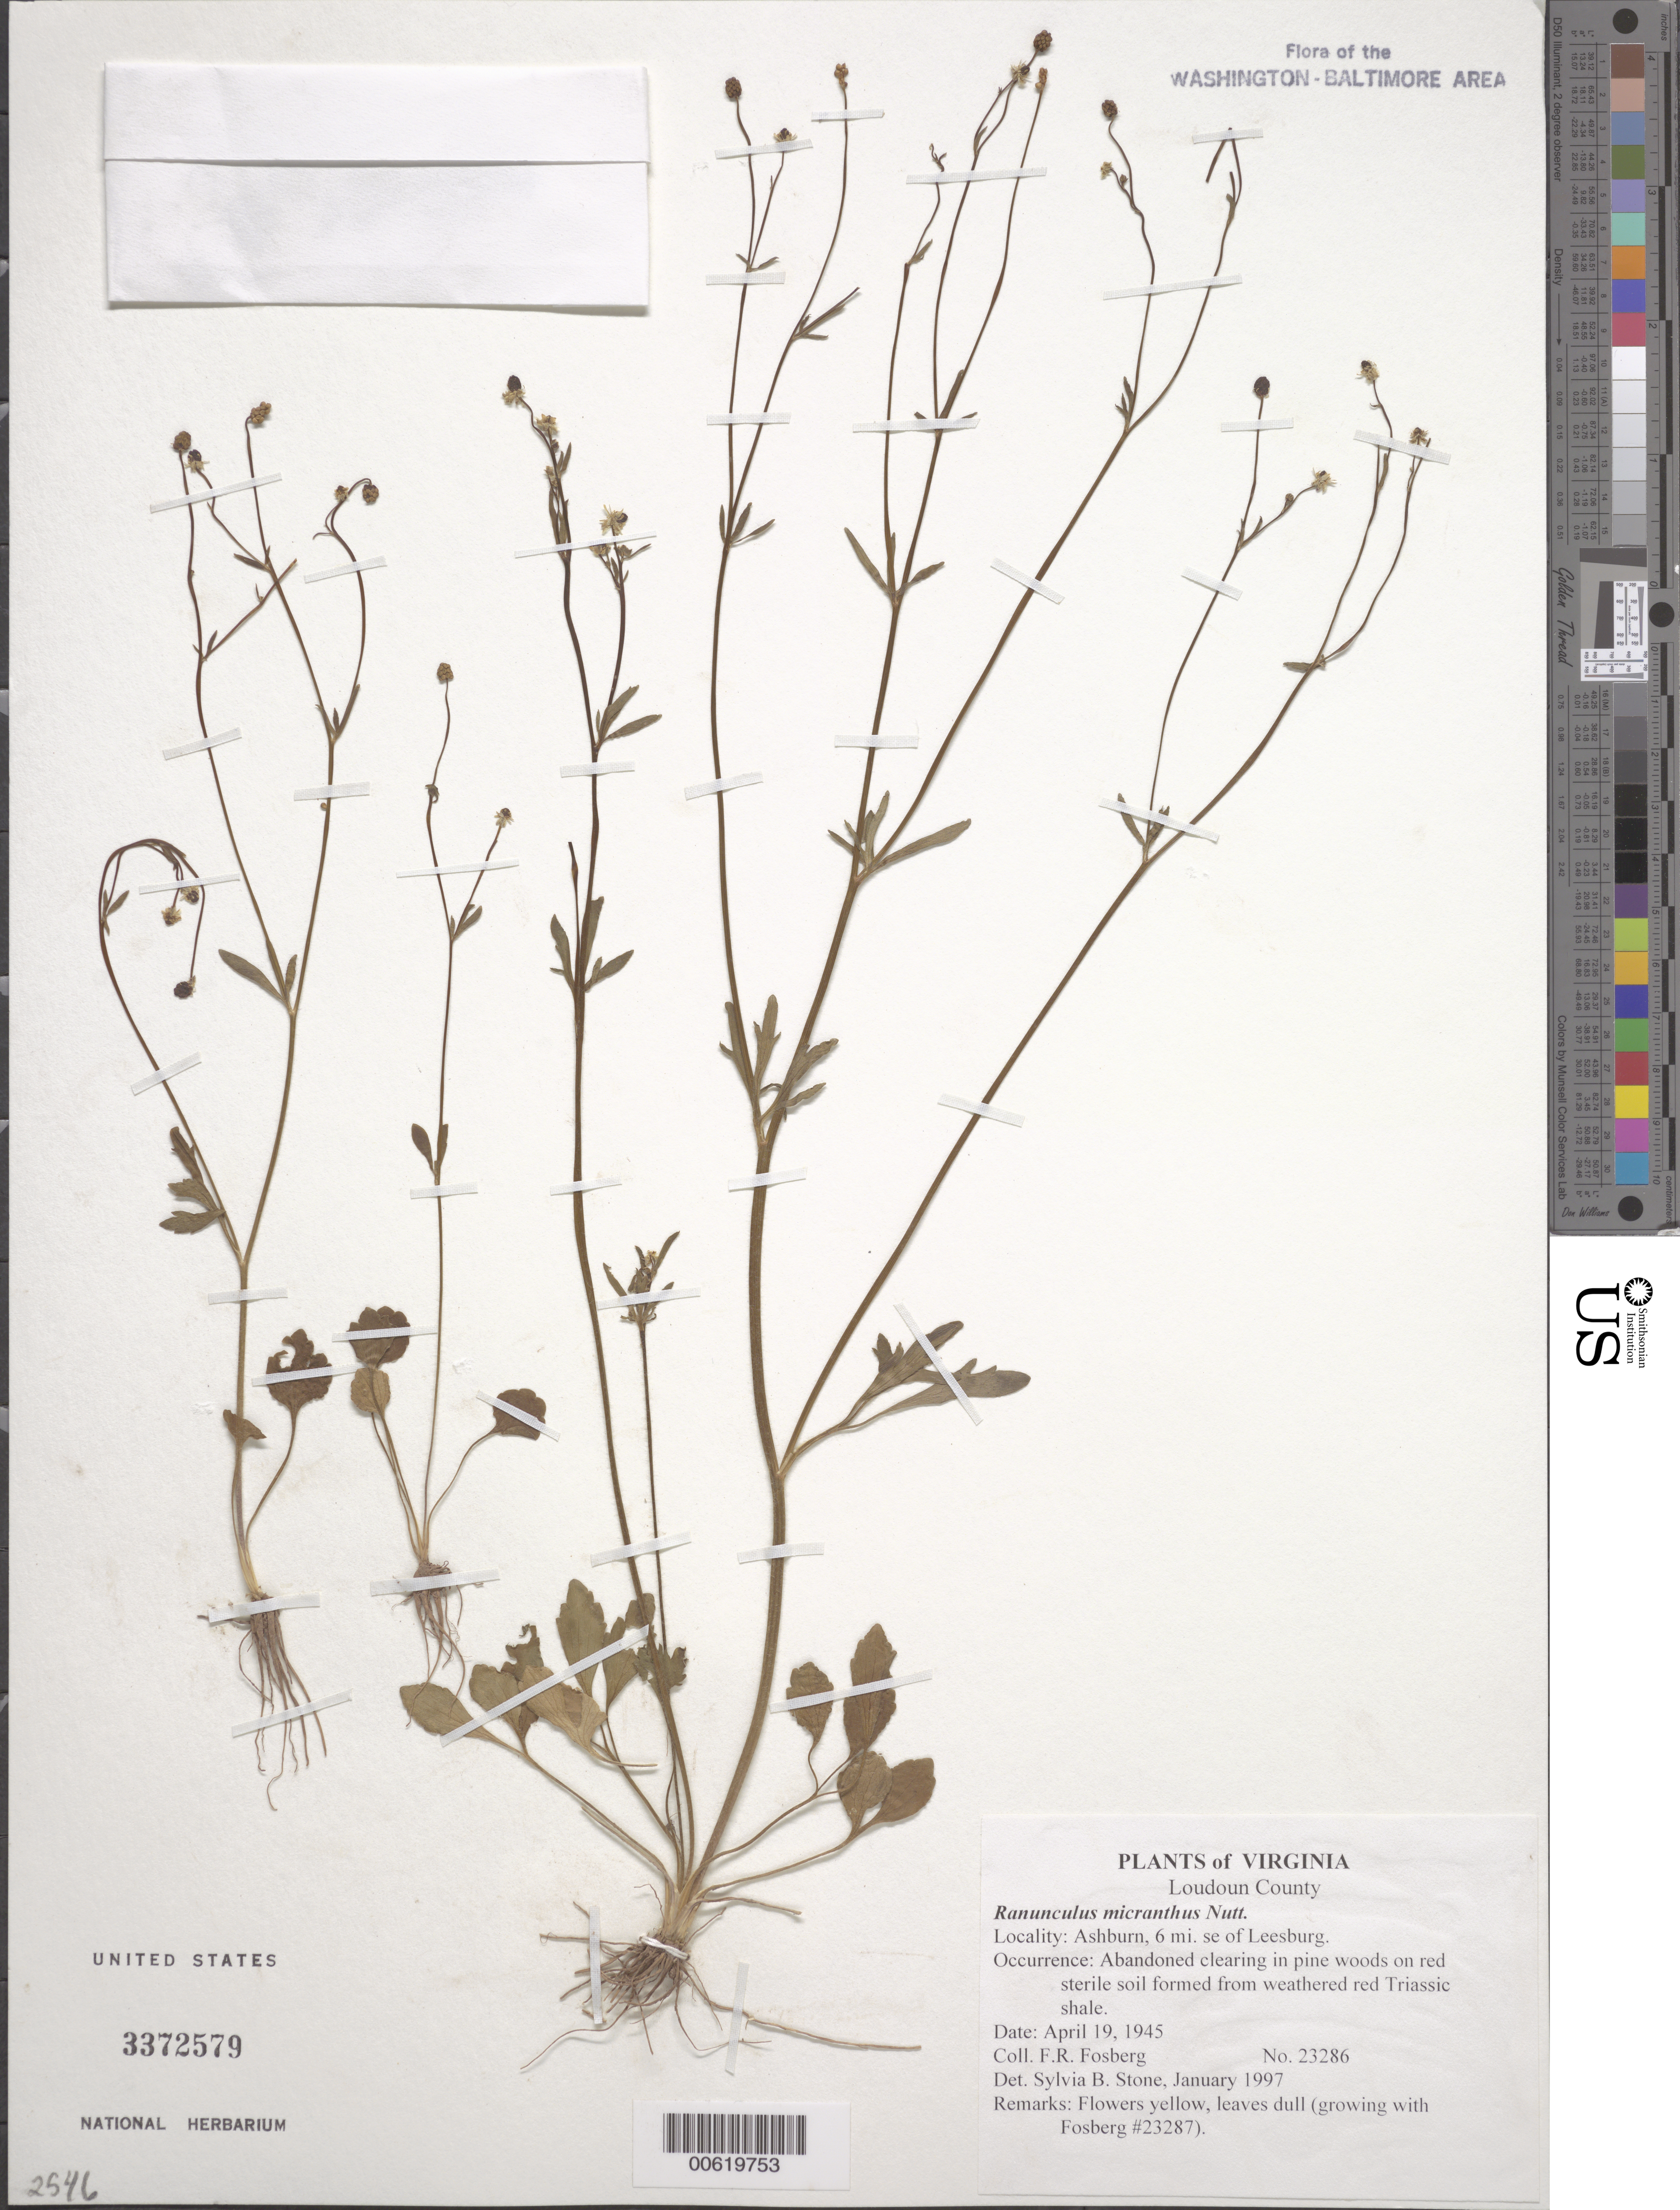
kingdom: Plantae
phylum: Tracheophyta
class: Magnoliopsida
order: Ranunculales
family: Ranunculaceae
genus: Ranunculus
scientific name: Ranunculus micranthus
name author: Nutt.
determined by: Stone, S. B.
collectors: F. R. Fosberg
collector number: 23286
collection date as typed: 19 Apr 1945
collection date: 1945-04-19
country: United States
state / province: Virginia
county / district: Loudoun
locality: Ashburn, 6 mi. SE of Leesburg.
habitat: Abandoned clearing in pine woods on red sterile soil formed from weathered red Triassic shale.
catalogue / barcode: US 3372579